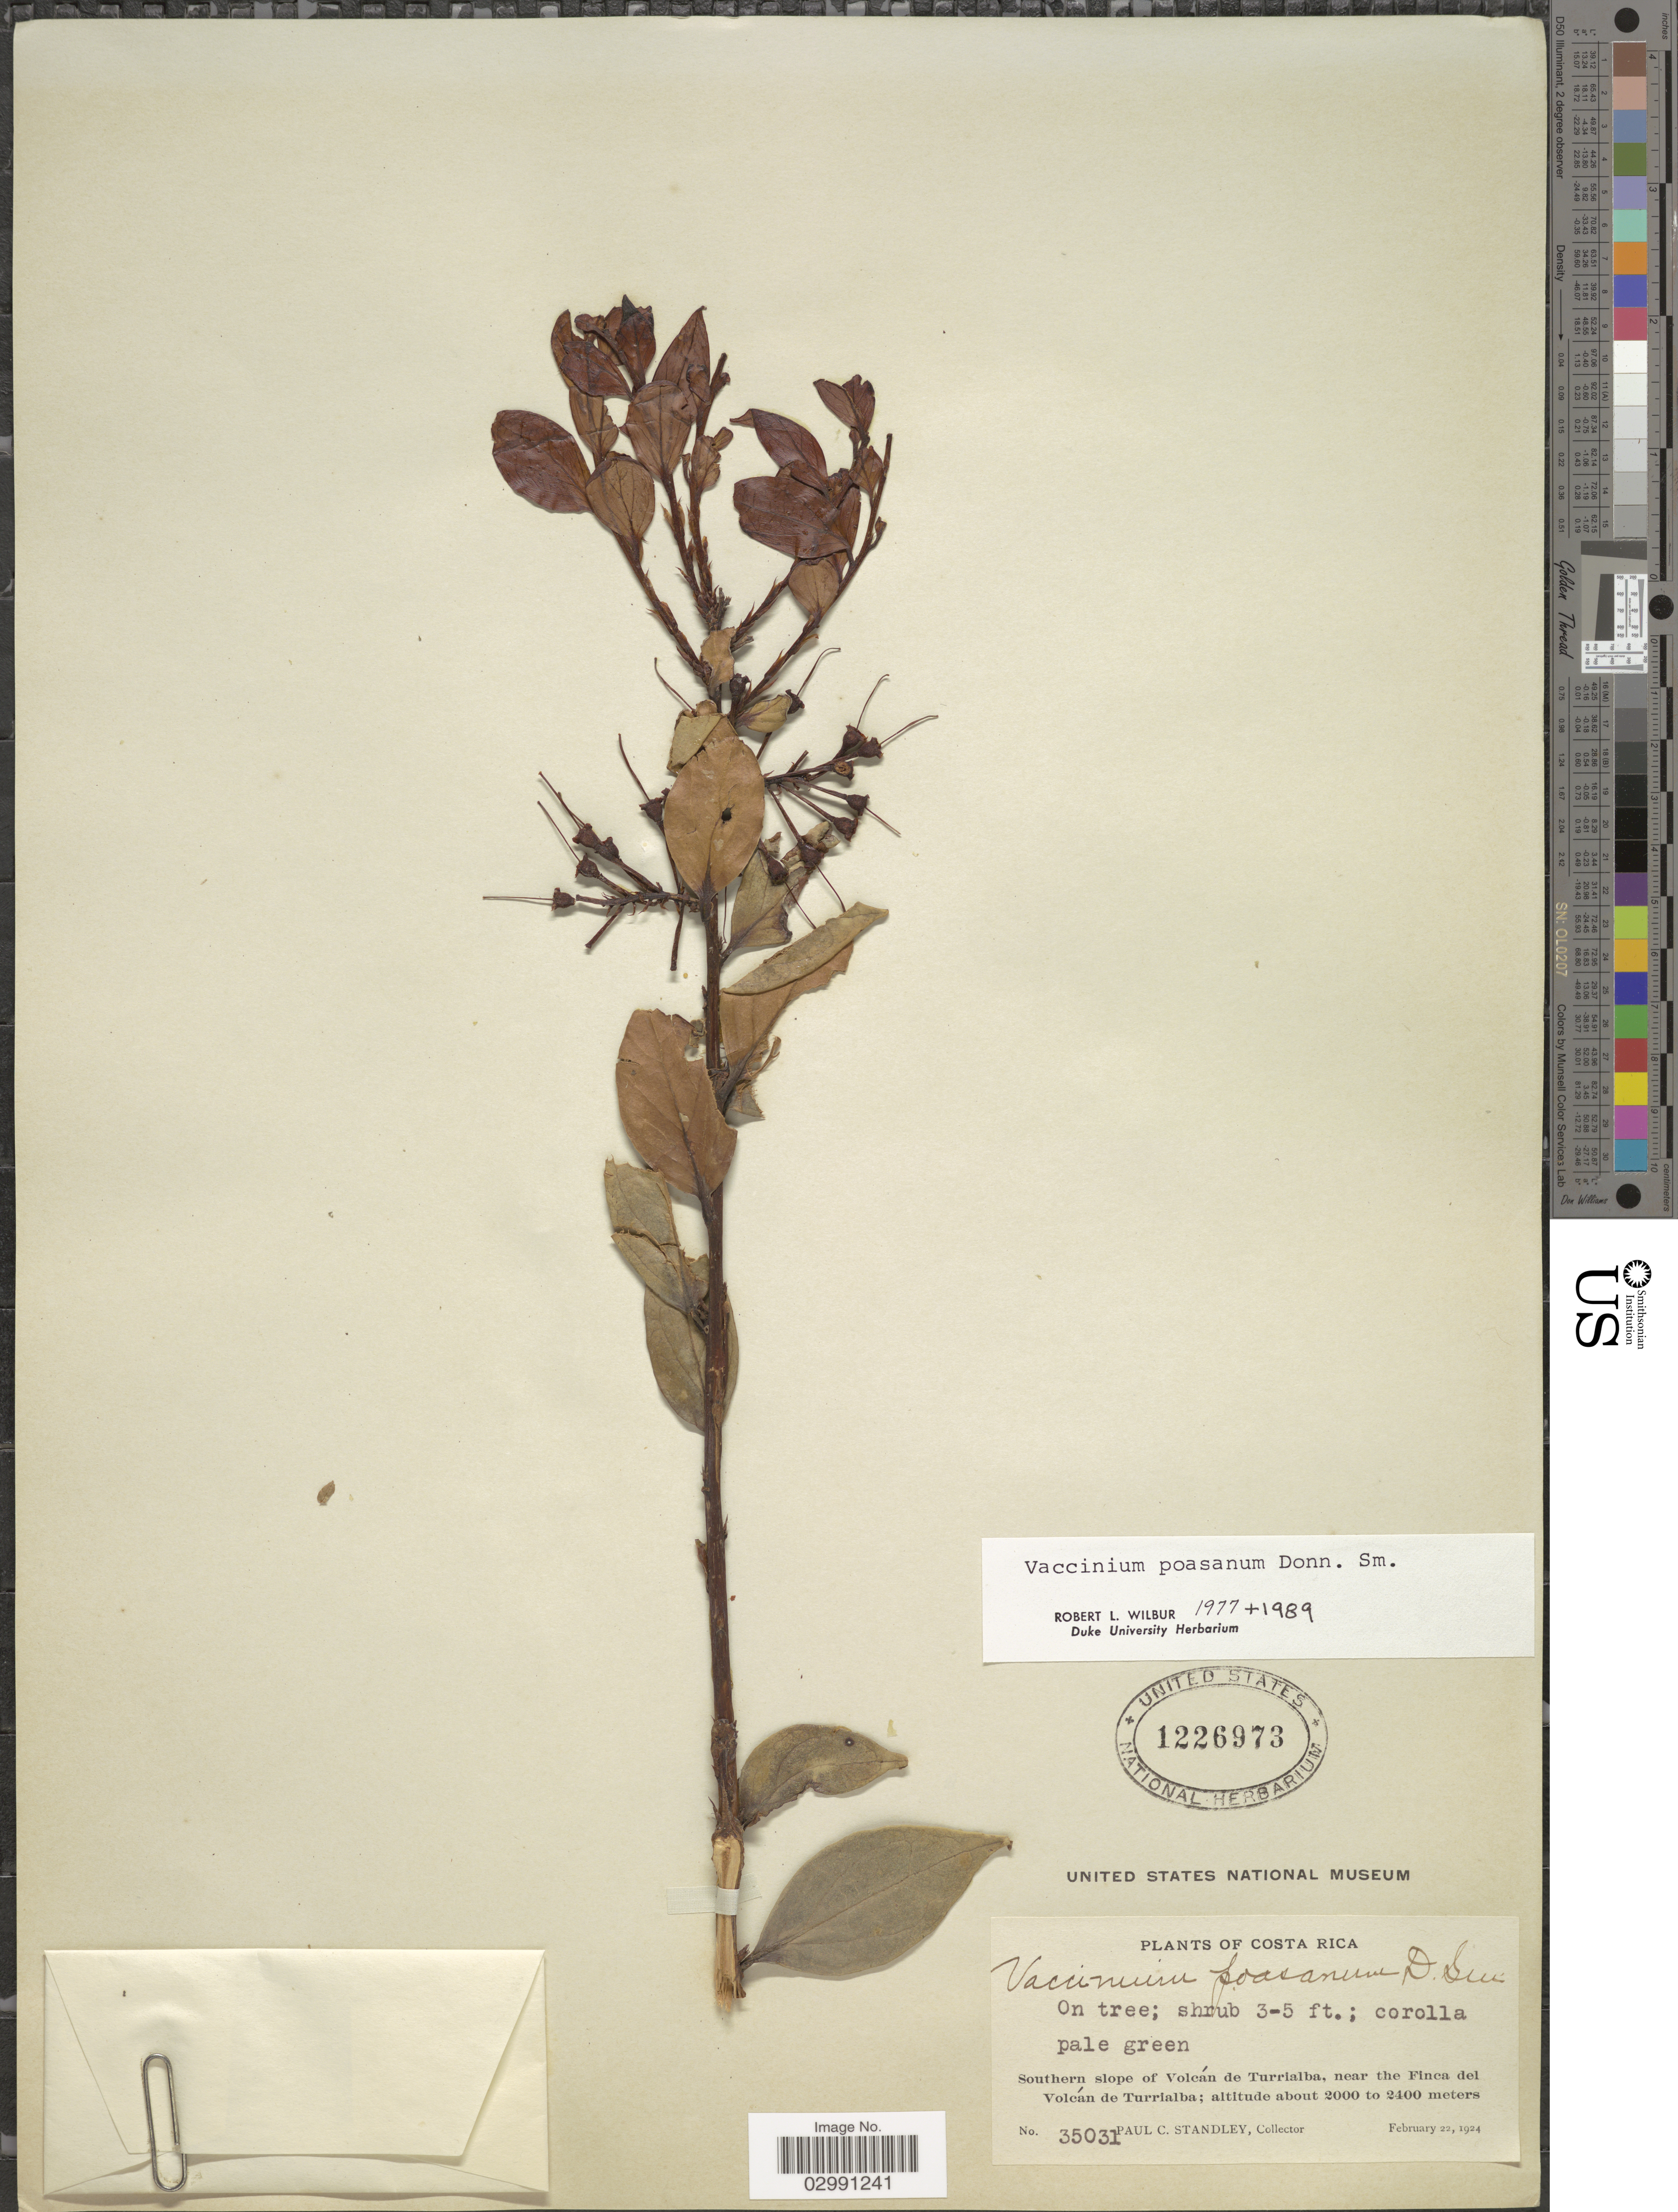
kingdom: Plantae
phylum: Tracheophyta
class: Magnoliopsida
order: Ericales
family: Ericaceae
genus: Vaccinium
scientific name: Vaccinium poasanum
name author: Donn. Sm.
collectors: P. C. Standley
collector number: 35031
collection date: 1924-02-22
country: Costa Rica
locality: Southern slope of Volcán de Turrialba, near the Finca del Volcán de Turrialba.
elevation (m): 2000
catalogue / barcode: US 1226973